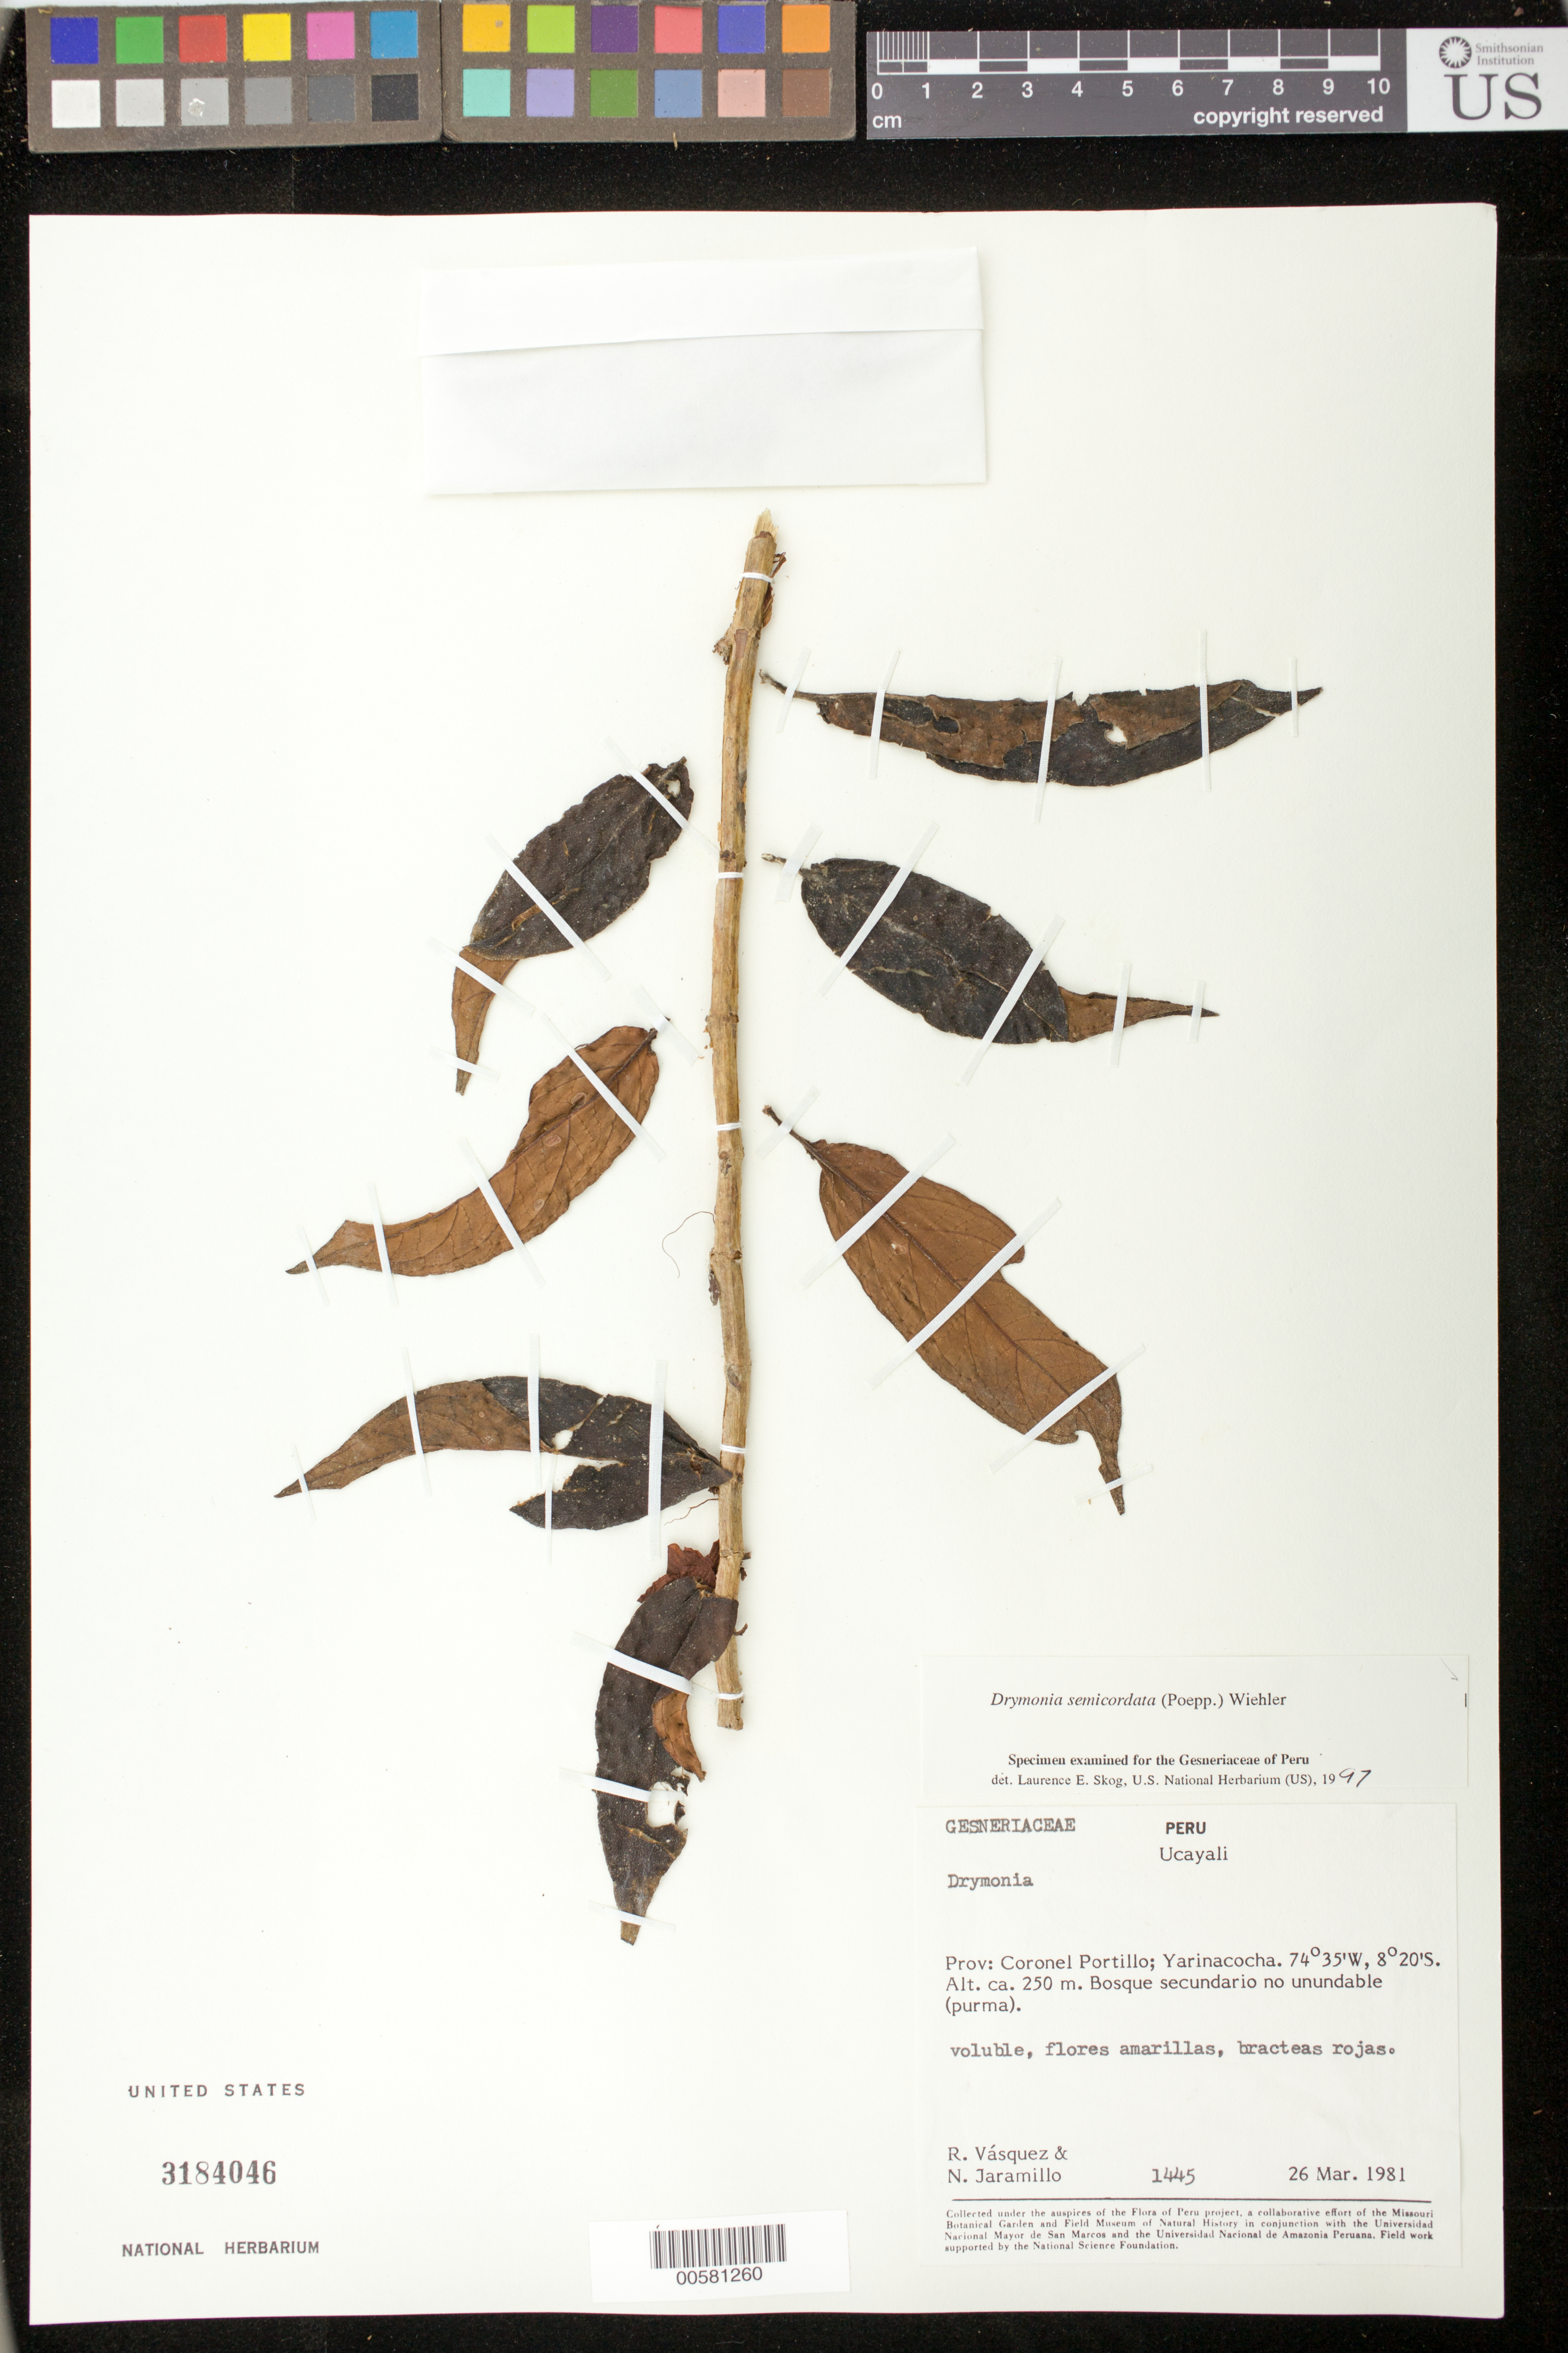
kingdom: Plantae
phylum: Tracheophyta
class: Magnoliopsida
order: Lamiales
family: Gesneriaceae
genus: Drymonia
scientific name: Drymonia semicordata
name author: (Poepp.) Wiehler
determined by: Skog, Laurence E.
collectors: R. Vásquez & N. Jaramillo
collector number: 1445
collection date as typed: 26 Mar 1981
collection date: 1981-03-26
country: Peru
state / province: Ucayali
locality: Prov. Coronel Portillo; Yarinacocha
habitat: Bosque secundario no unundable (purma)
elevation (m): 250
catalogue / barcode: US 3184046